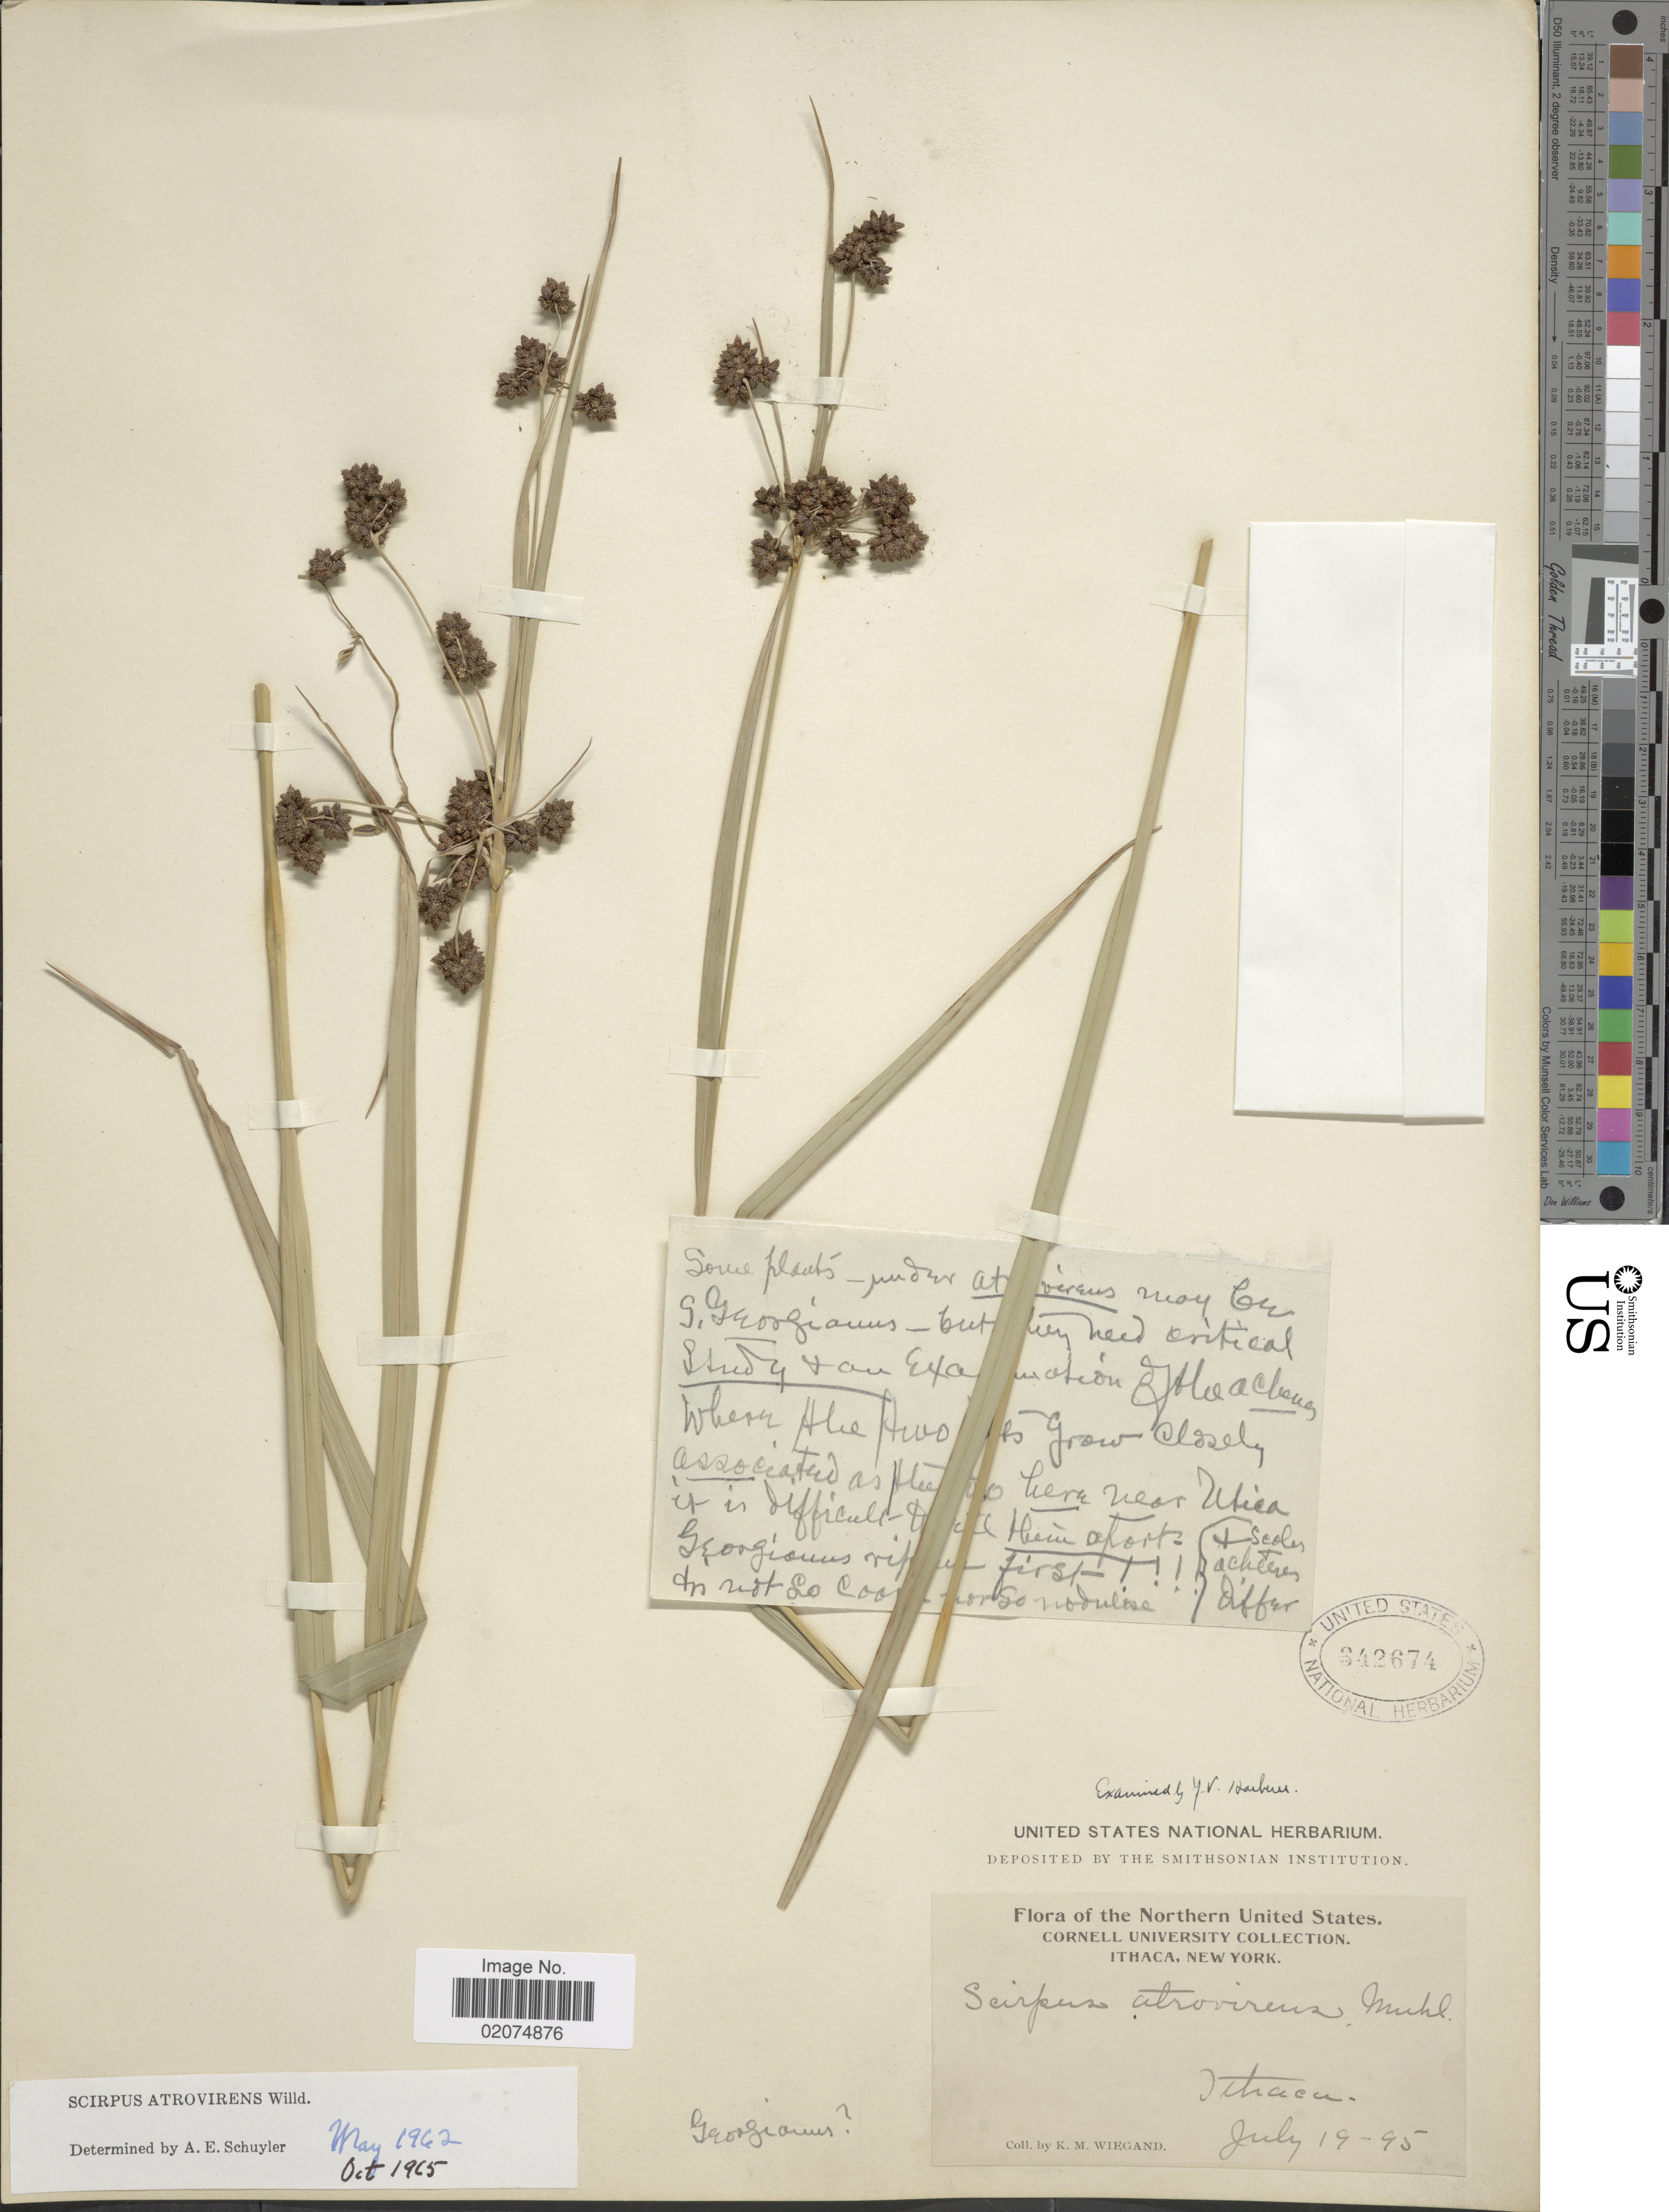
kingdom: Plantae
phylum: Tracheophyta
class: Liliopsida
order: Poales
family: Cyperaceae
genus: Scirpus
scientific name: Scirpus atrovirens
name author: Willd.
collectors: K. M. Wiegand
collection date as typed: Transcribed d/m/y: 19/7/95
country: United States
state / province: New York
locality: Northern United States, Ithaca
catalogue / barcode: US 342674